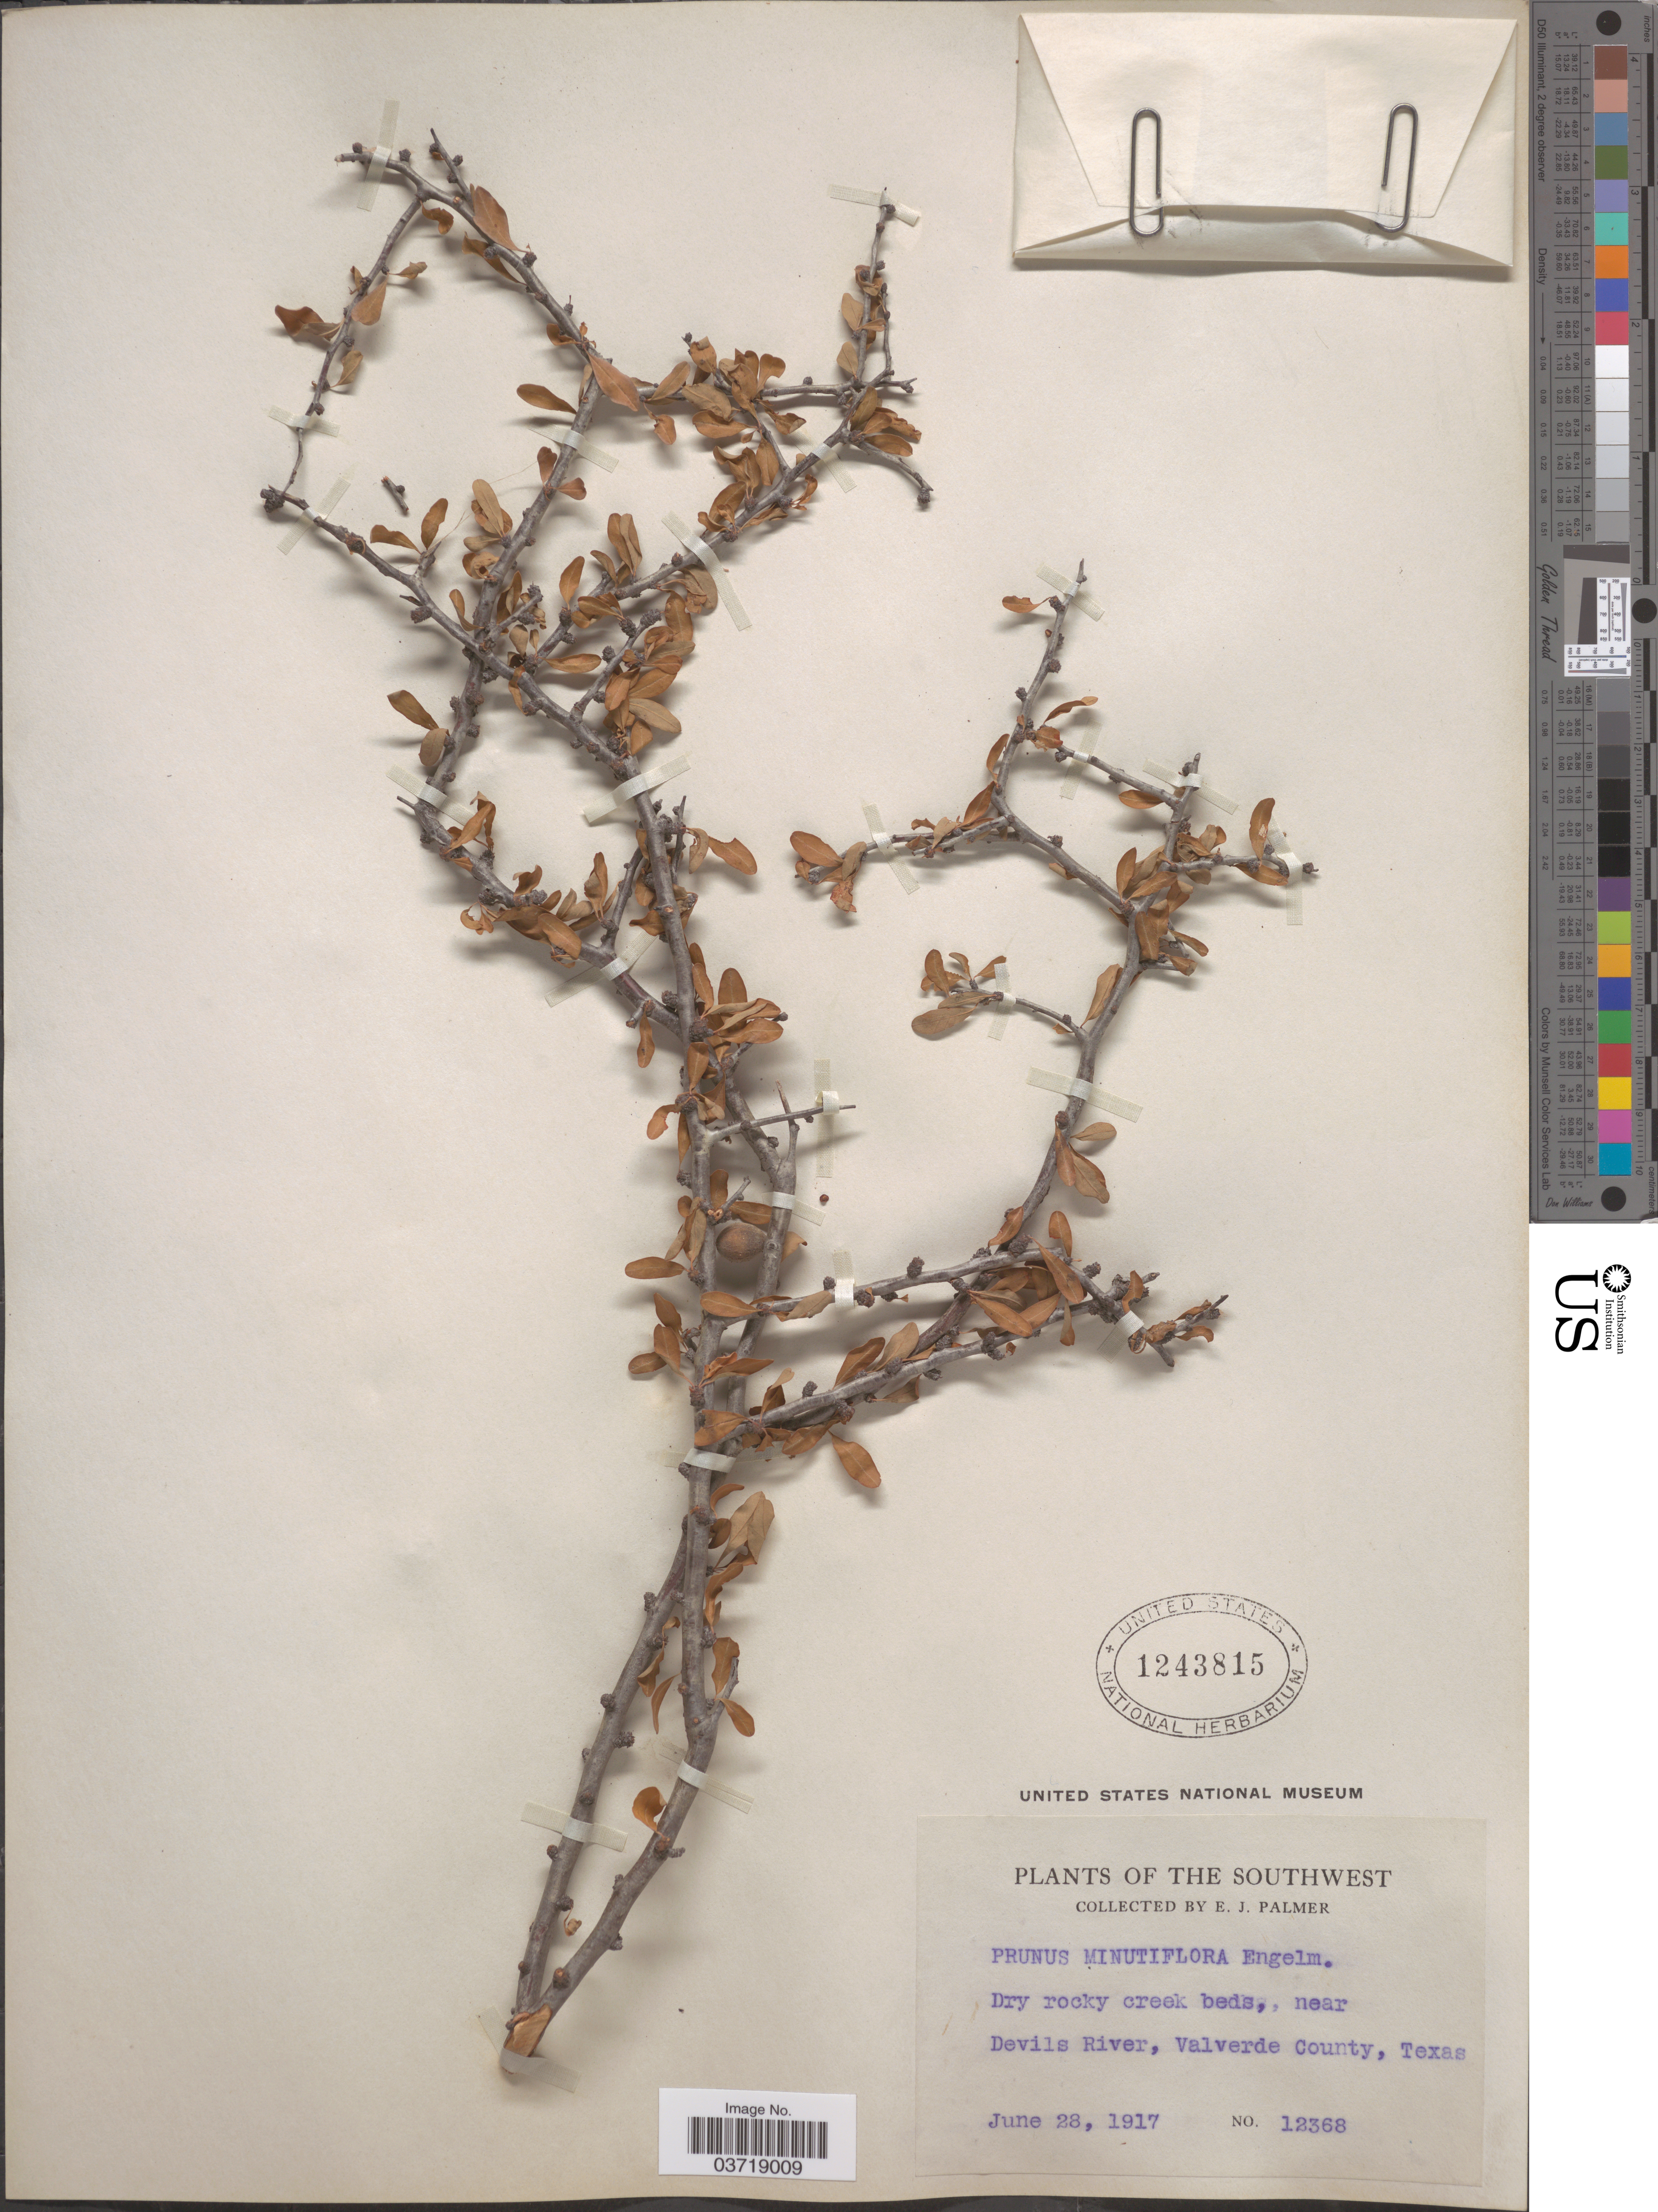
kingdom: Plantae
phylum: Tracheophyta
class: Magnoliopsida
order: Rosales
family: Rosaceae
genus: Prunus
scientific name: Prunus minutiflora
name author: Engelm. ex A. Gray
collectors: E. J. Palmer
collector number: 12368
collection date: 1917-06-28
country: United States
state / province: Texas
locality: The Southwest. Near Devils River, Valverde County.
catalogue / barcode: US 1243815